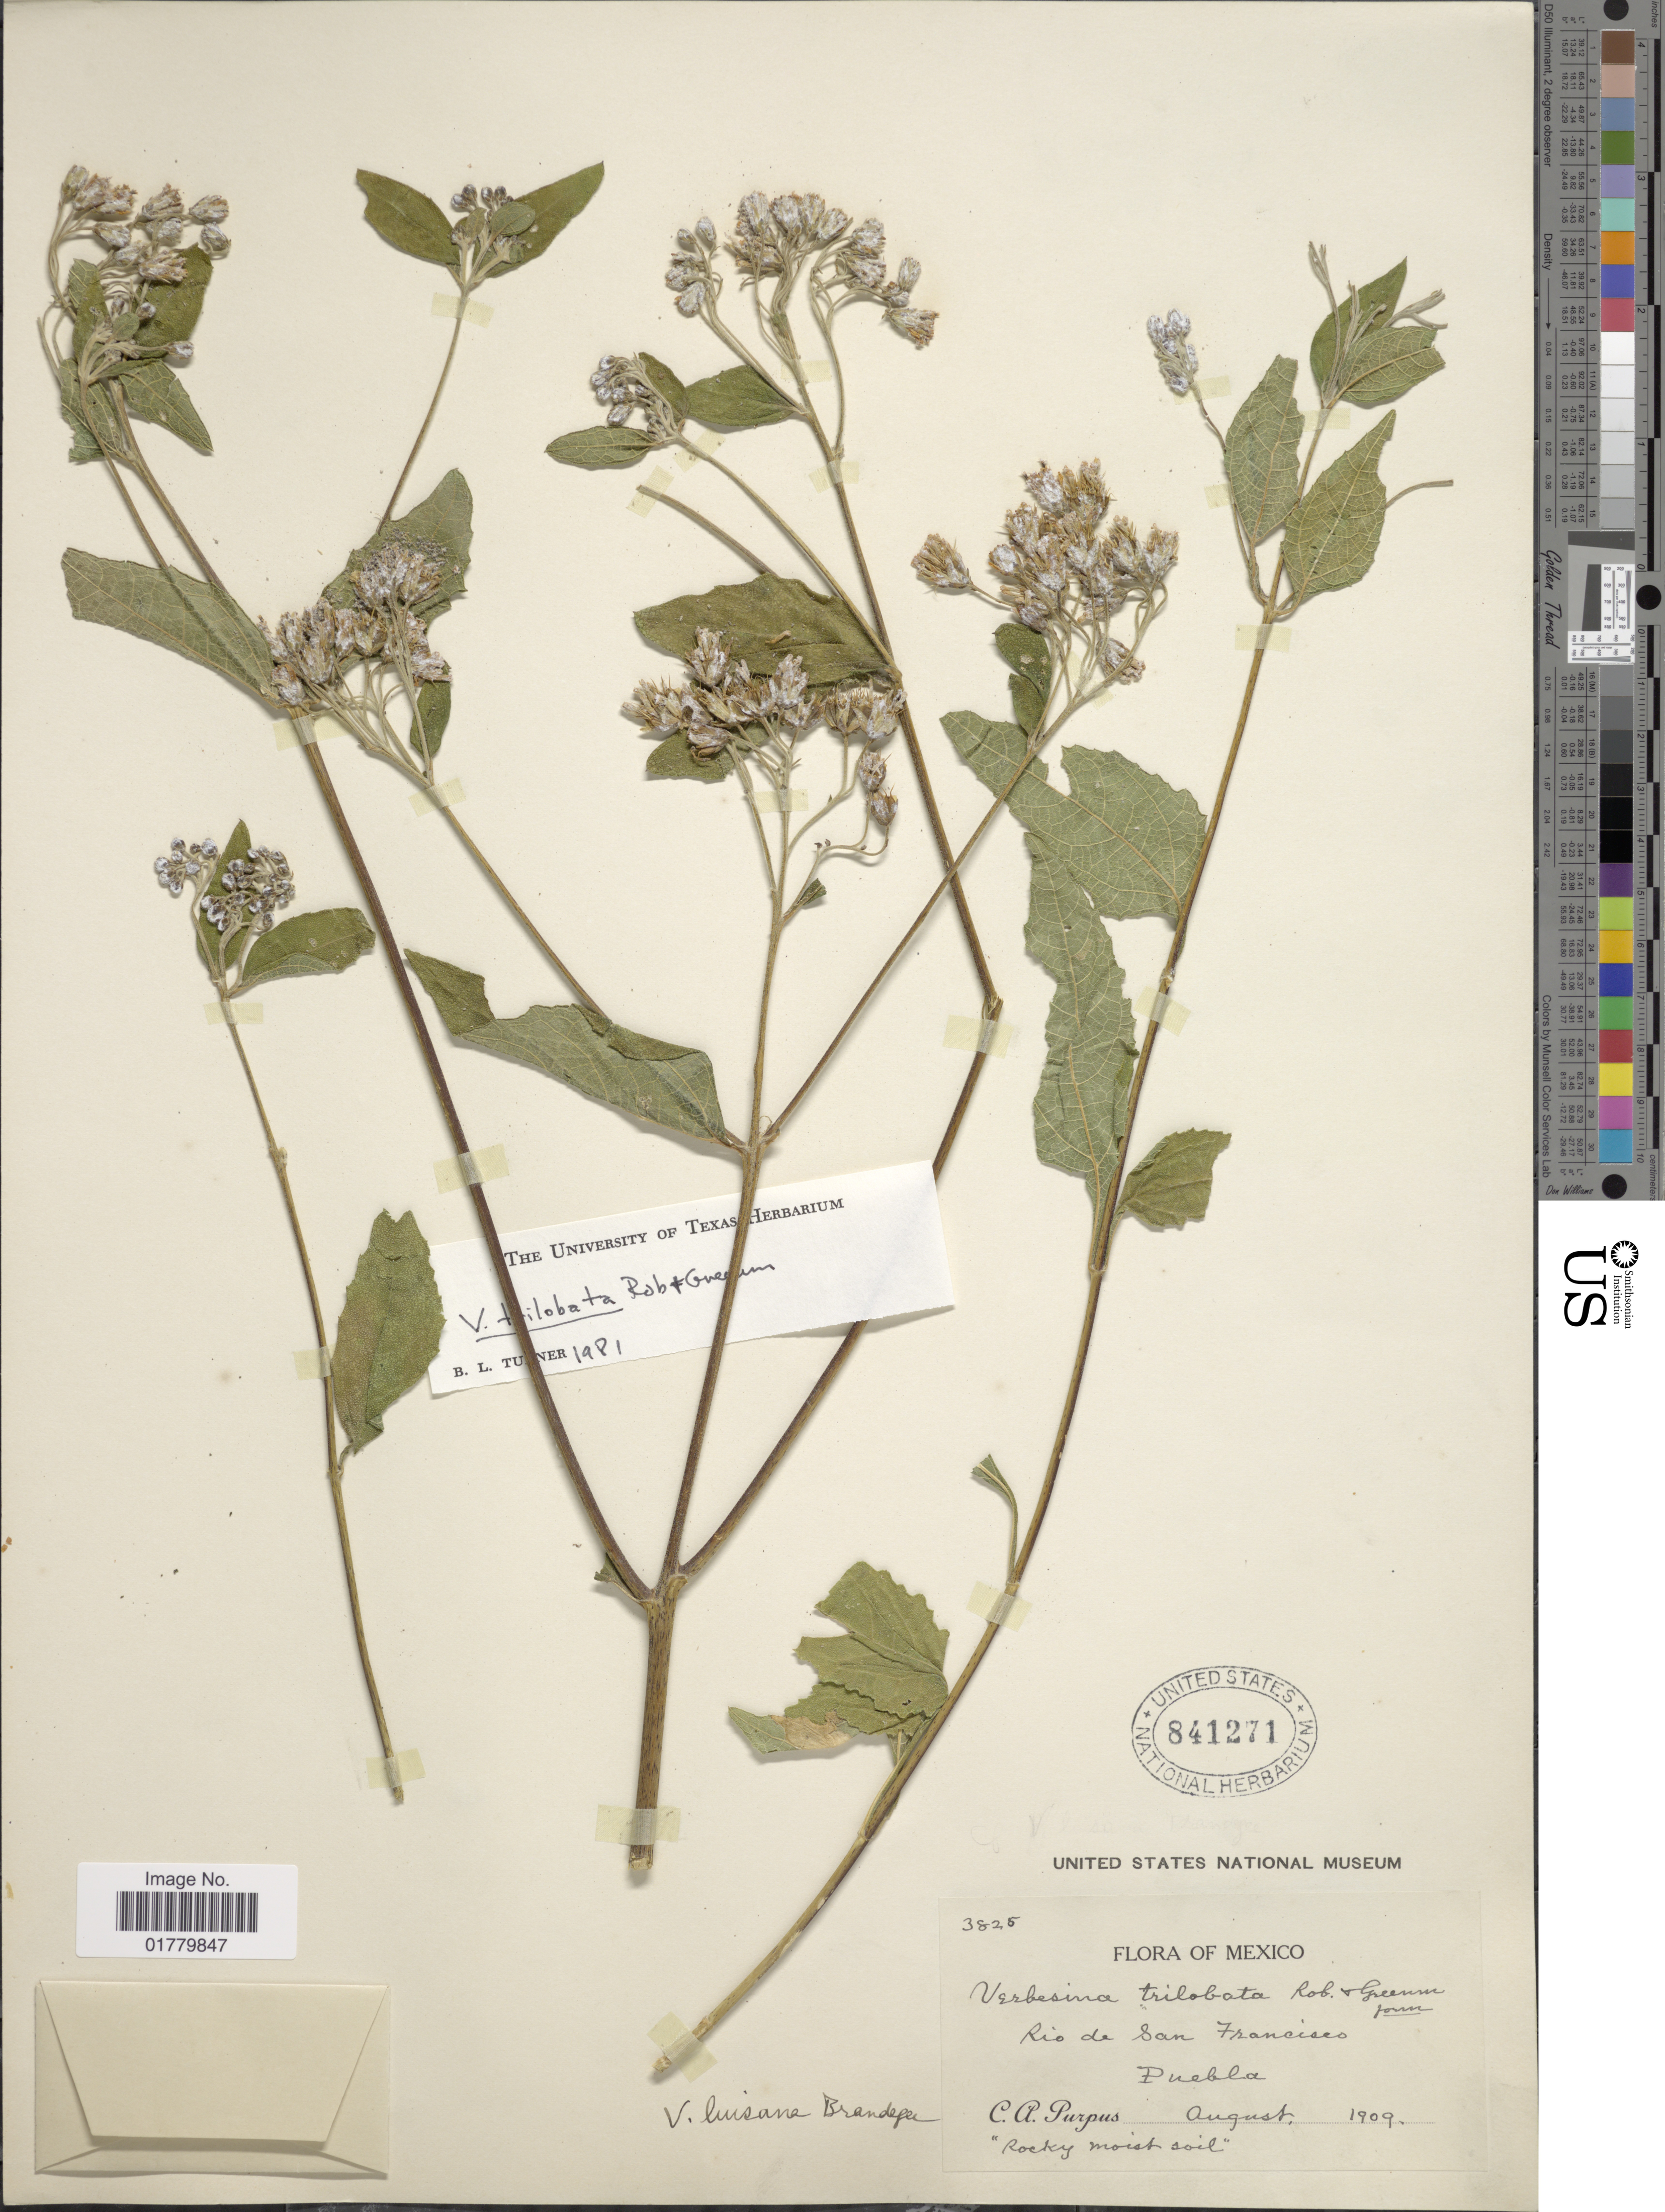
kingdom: Plantae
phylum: Tracheophyta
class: Magnoliopsida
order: Asterales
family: Asteraceae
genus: Verbesina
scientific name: Verbesina luisana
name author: Brandegee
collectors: C. A. Purpus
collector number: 3825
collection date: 1909-08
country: Mexico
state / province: Puebla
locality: Rio de San Francisco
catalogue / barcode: US 841271